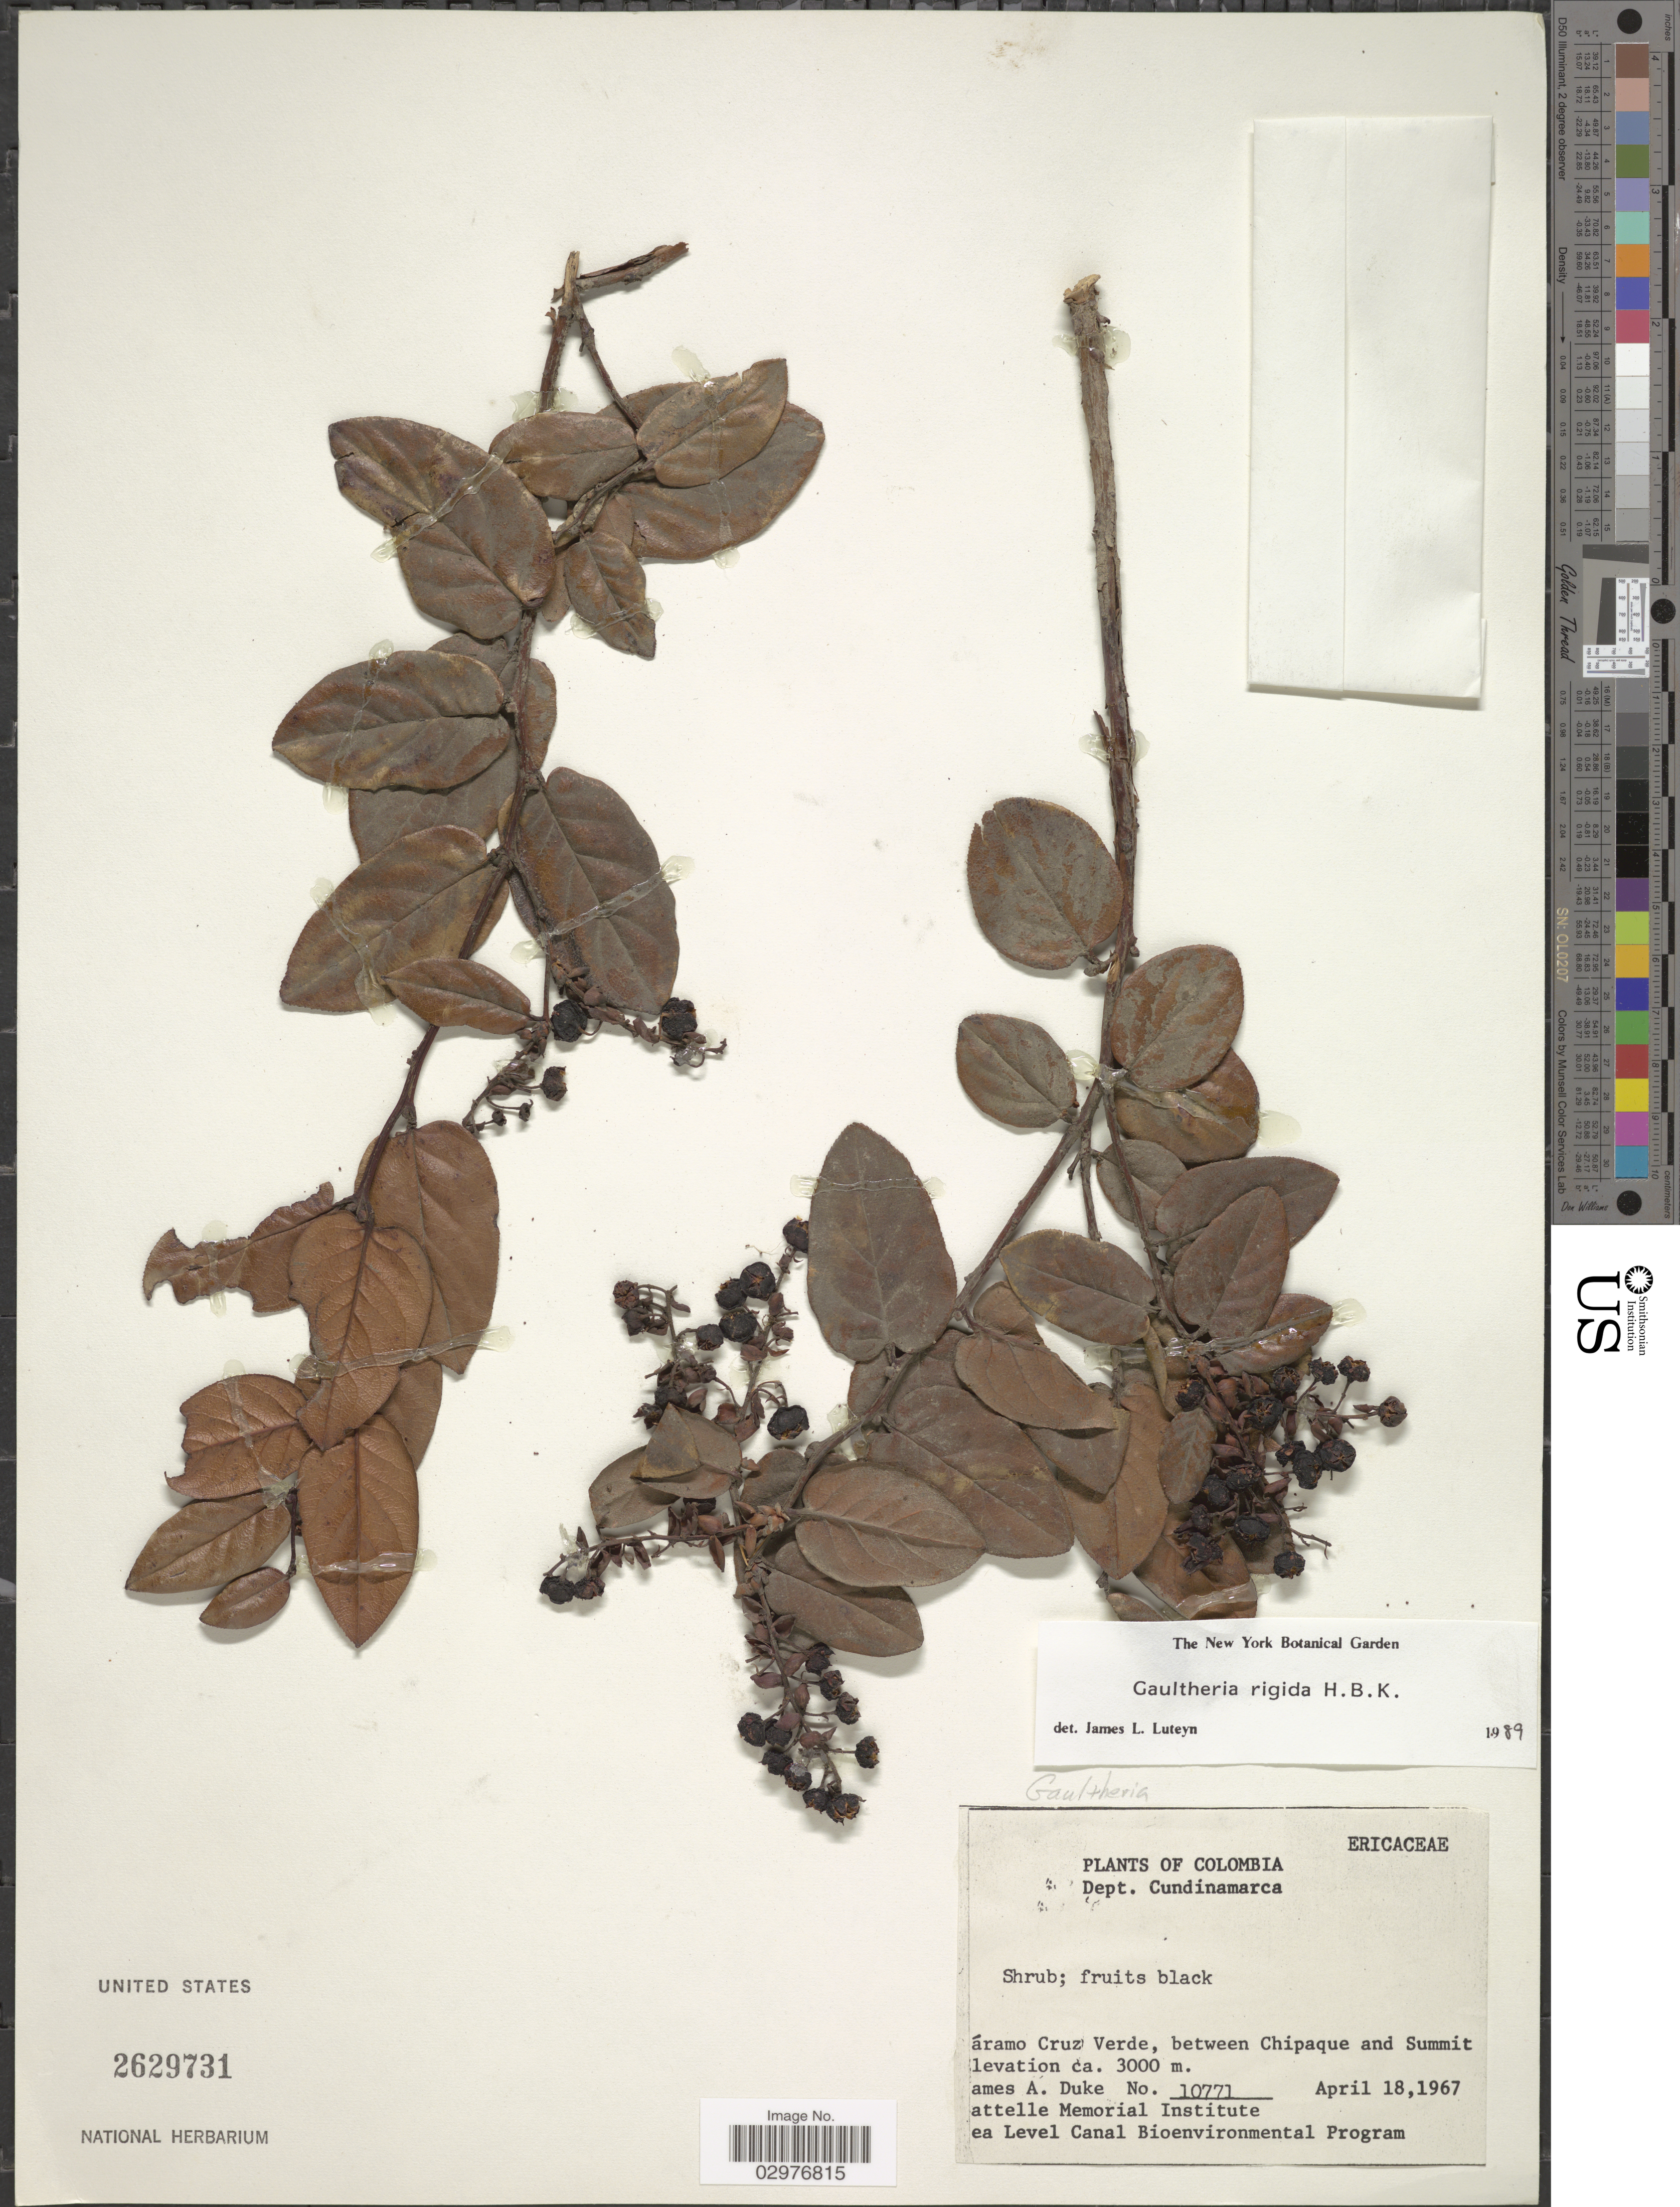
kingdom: Plantae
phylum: Tracheophyta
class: Magnoliopsida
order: Ericales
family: Ericaceae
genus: Gaultheria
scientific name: Gaultheria rigida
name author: Kunth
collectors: J. A. Duke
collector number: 10771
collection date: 1967-04-18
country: Colombia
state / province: Cundinamarca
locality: Dept. Cundinamarca. Páramo Cruz Verde, between Chipaque and Summit.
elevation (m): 3000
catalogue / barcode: US 2629731